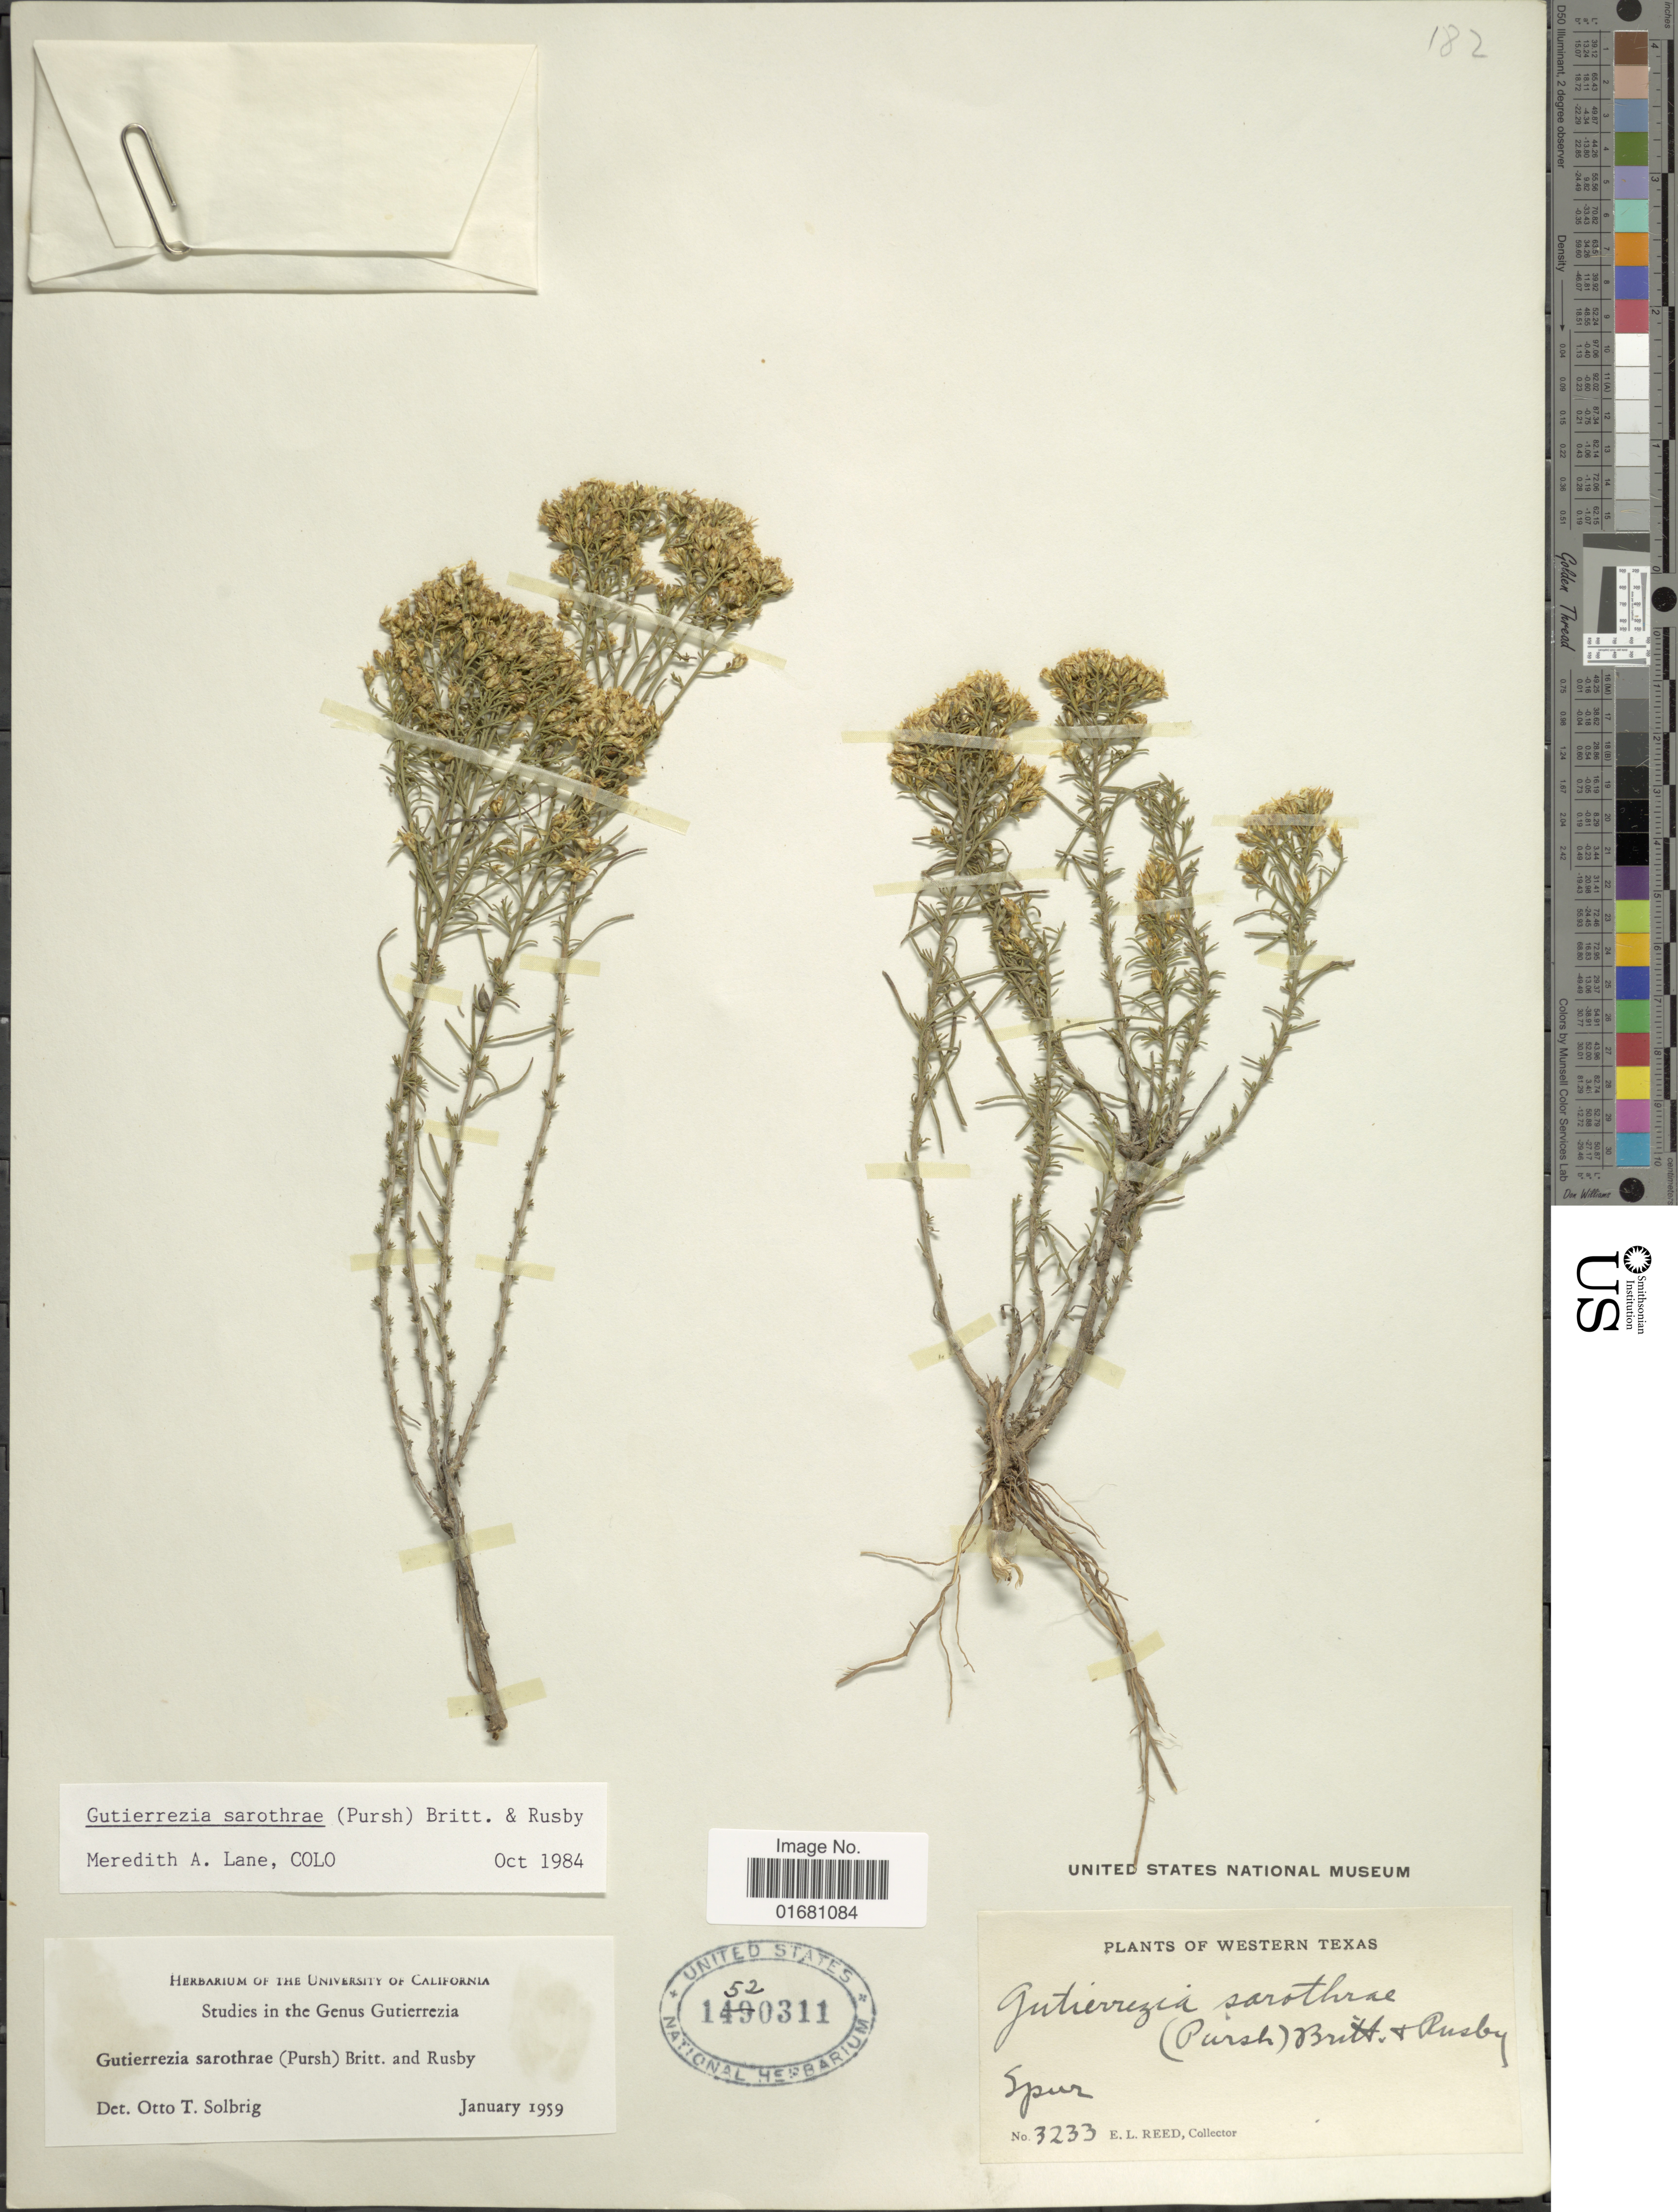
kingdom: Plantae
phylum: Tracheophyta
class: Magnoliopsida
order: Asterales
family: Asteraceae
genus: Gutierrezia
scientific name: Gutierrezia sarothrae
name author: (Pursh) Britton & Rusby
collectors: E. Reed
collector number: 3233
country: United States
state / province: Texas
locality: Western Texas, Spur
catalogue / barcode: US 1520311